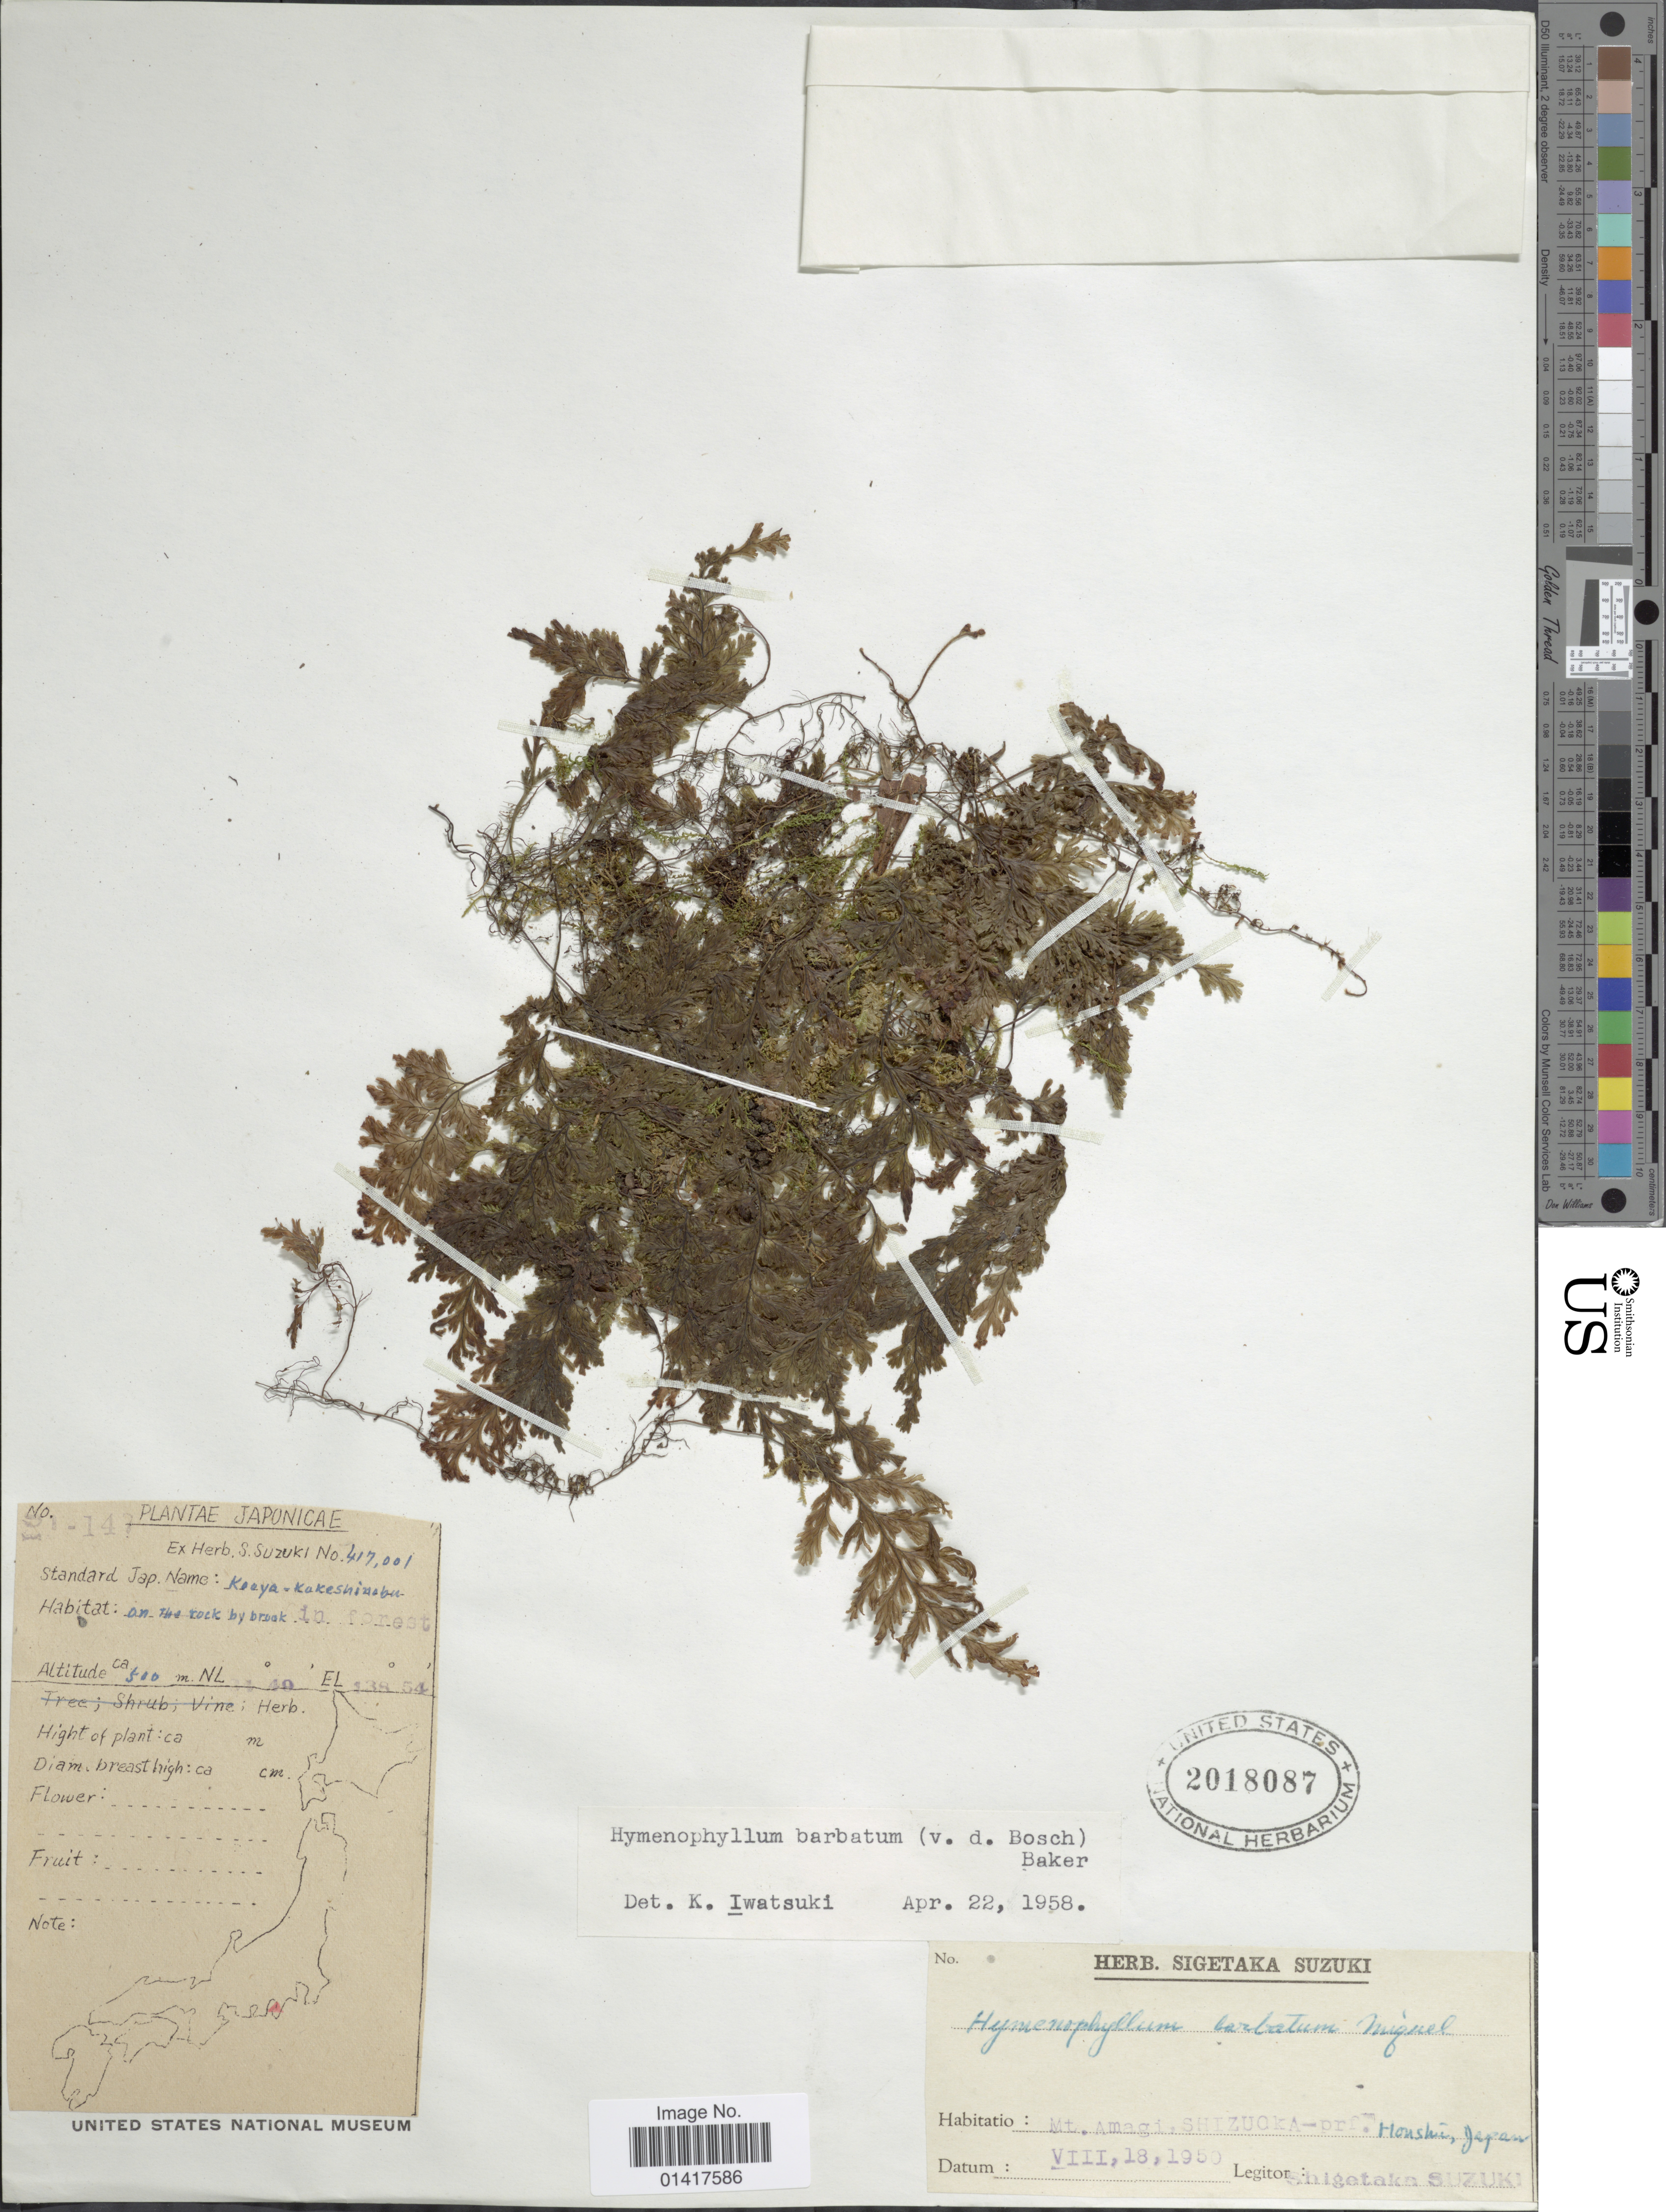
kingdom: Plantae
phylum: Tracheophyta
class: Polypodiopsida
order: Hymenophyllales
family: Hymenophyllaceae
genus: Hymenophyllum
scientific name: Hymenophyllum barbatum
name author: (Bosch) Baker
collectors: S. Suzuki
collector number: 417001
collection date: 1950-08-18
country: Japan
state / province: Sizuoka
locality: Honshu. Mt. Amagi, Shizuoka-pre.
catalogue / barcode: US 2018087